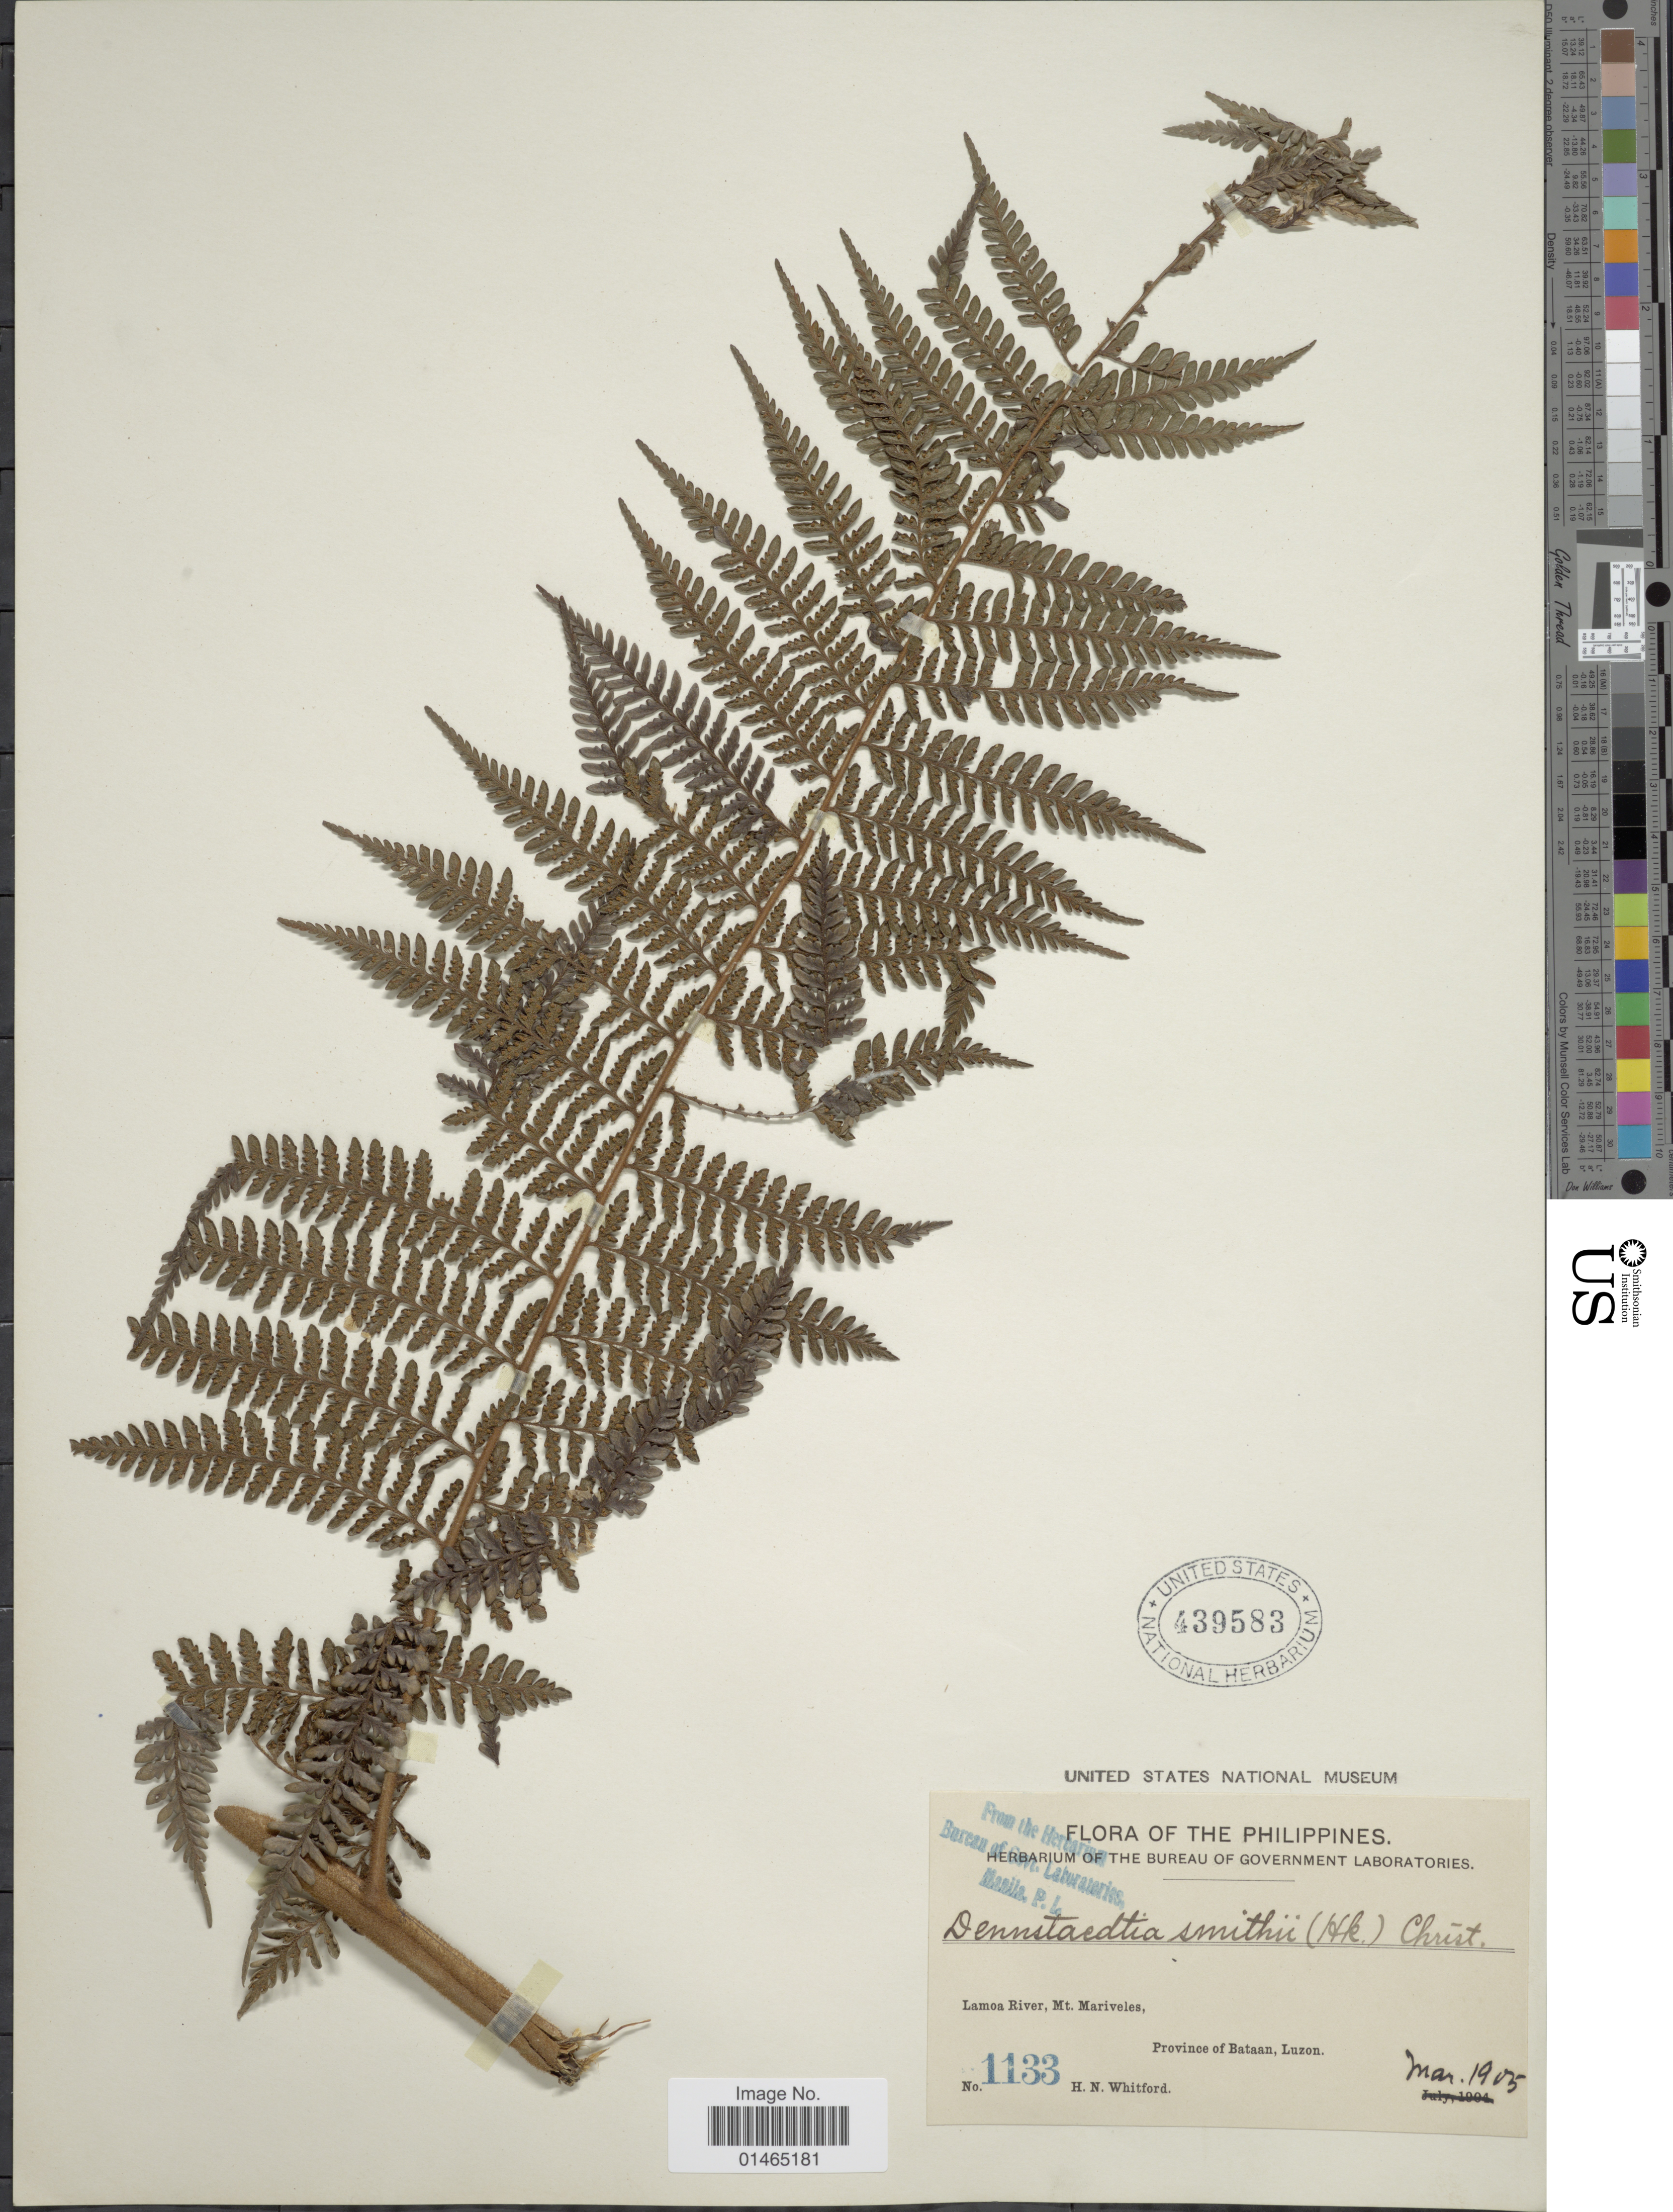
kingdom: Plantae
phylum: Tracheophyta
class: Polypodiopsida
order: Polypodiales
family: Dennstaedtiaceae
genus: Dennstaedtia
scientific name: Dennstaedtia smithii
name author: (Hook.) T. Moore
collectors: H. N. Whitford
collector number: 1133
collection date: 1905-03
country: Philippines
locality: Lamao River, Mt. Mariveles, Province of Bataan, Luzon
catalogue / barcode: US 439583